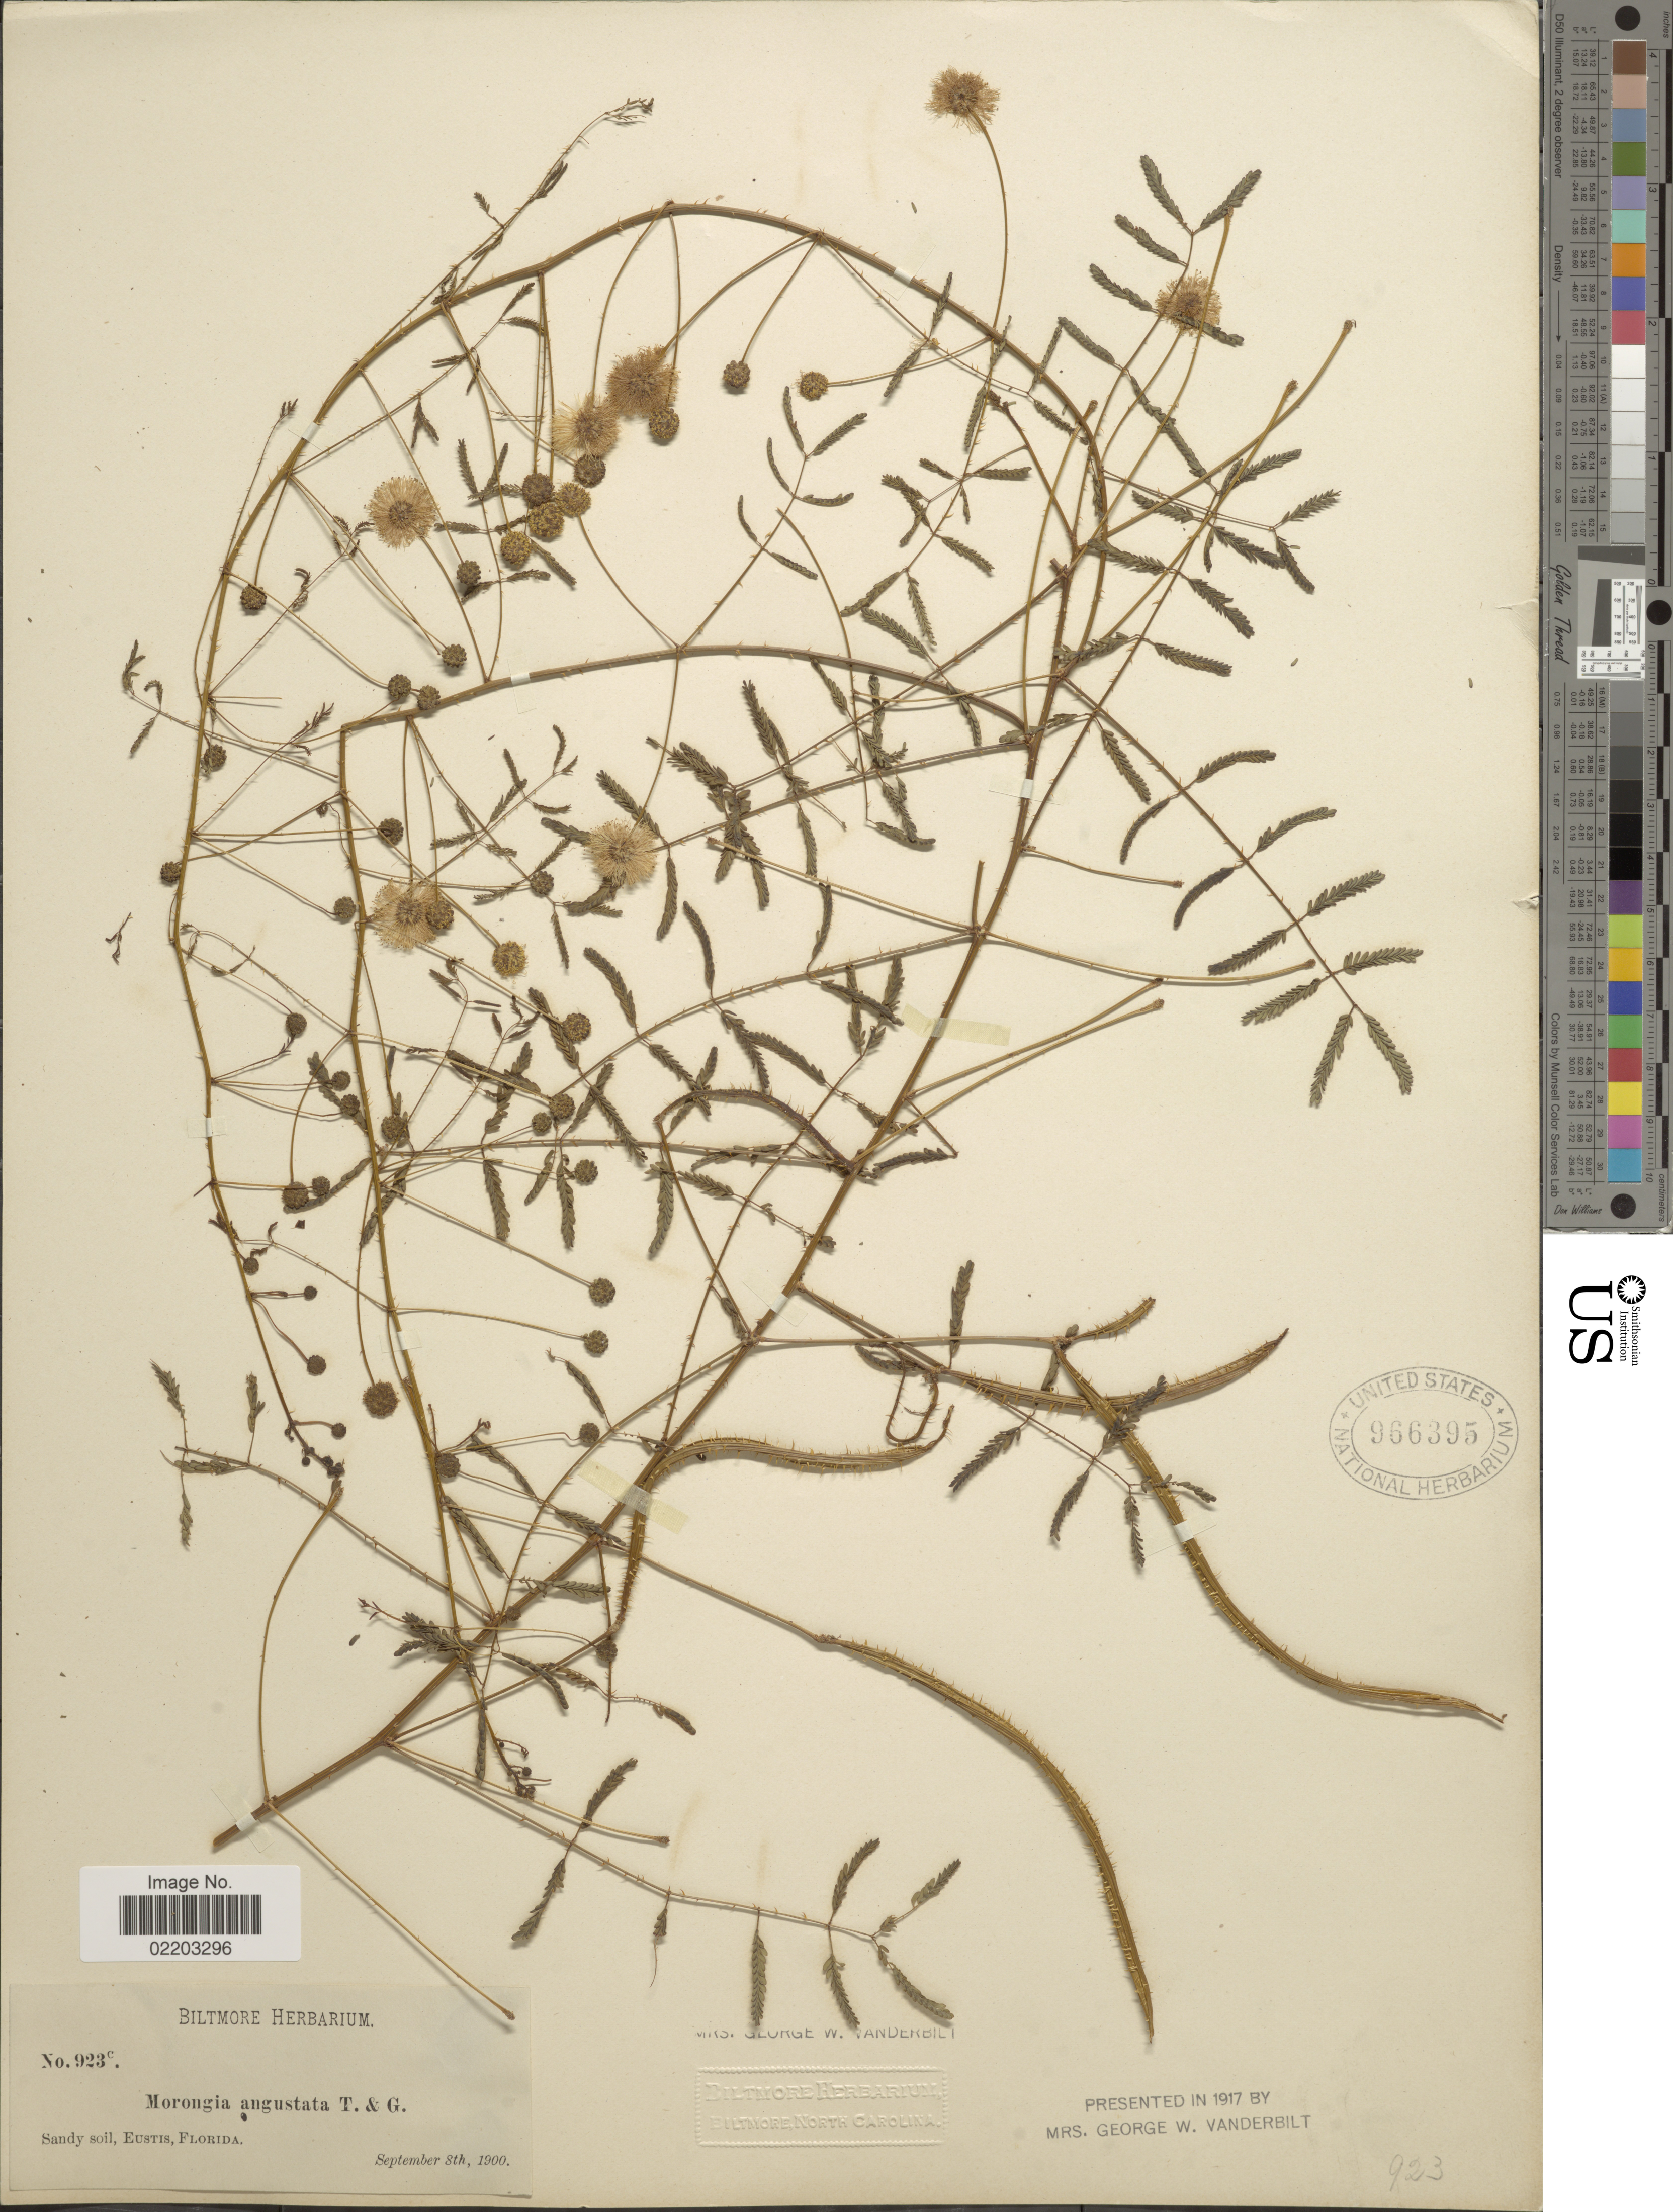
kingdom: Plantae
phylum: Tracheophyta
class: Magnoliopsida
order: Fabales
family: Fabaceae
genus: Mimosa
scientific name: Mimosa microphylla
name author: Dryand.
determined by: Strong, M. T., (US), Smithsonian Institution - National Museum of Natural History (UNITED STATES)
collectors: ex herb. Biltmore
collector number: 923c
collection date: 1900-09-08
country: United States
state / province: Florida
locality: Sandy soil, Eustis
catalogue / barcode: US 966395